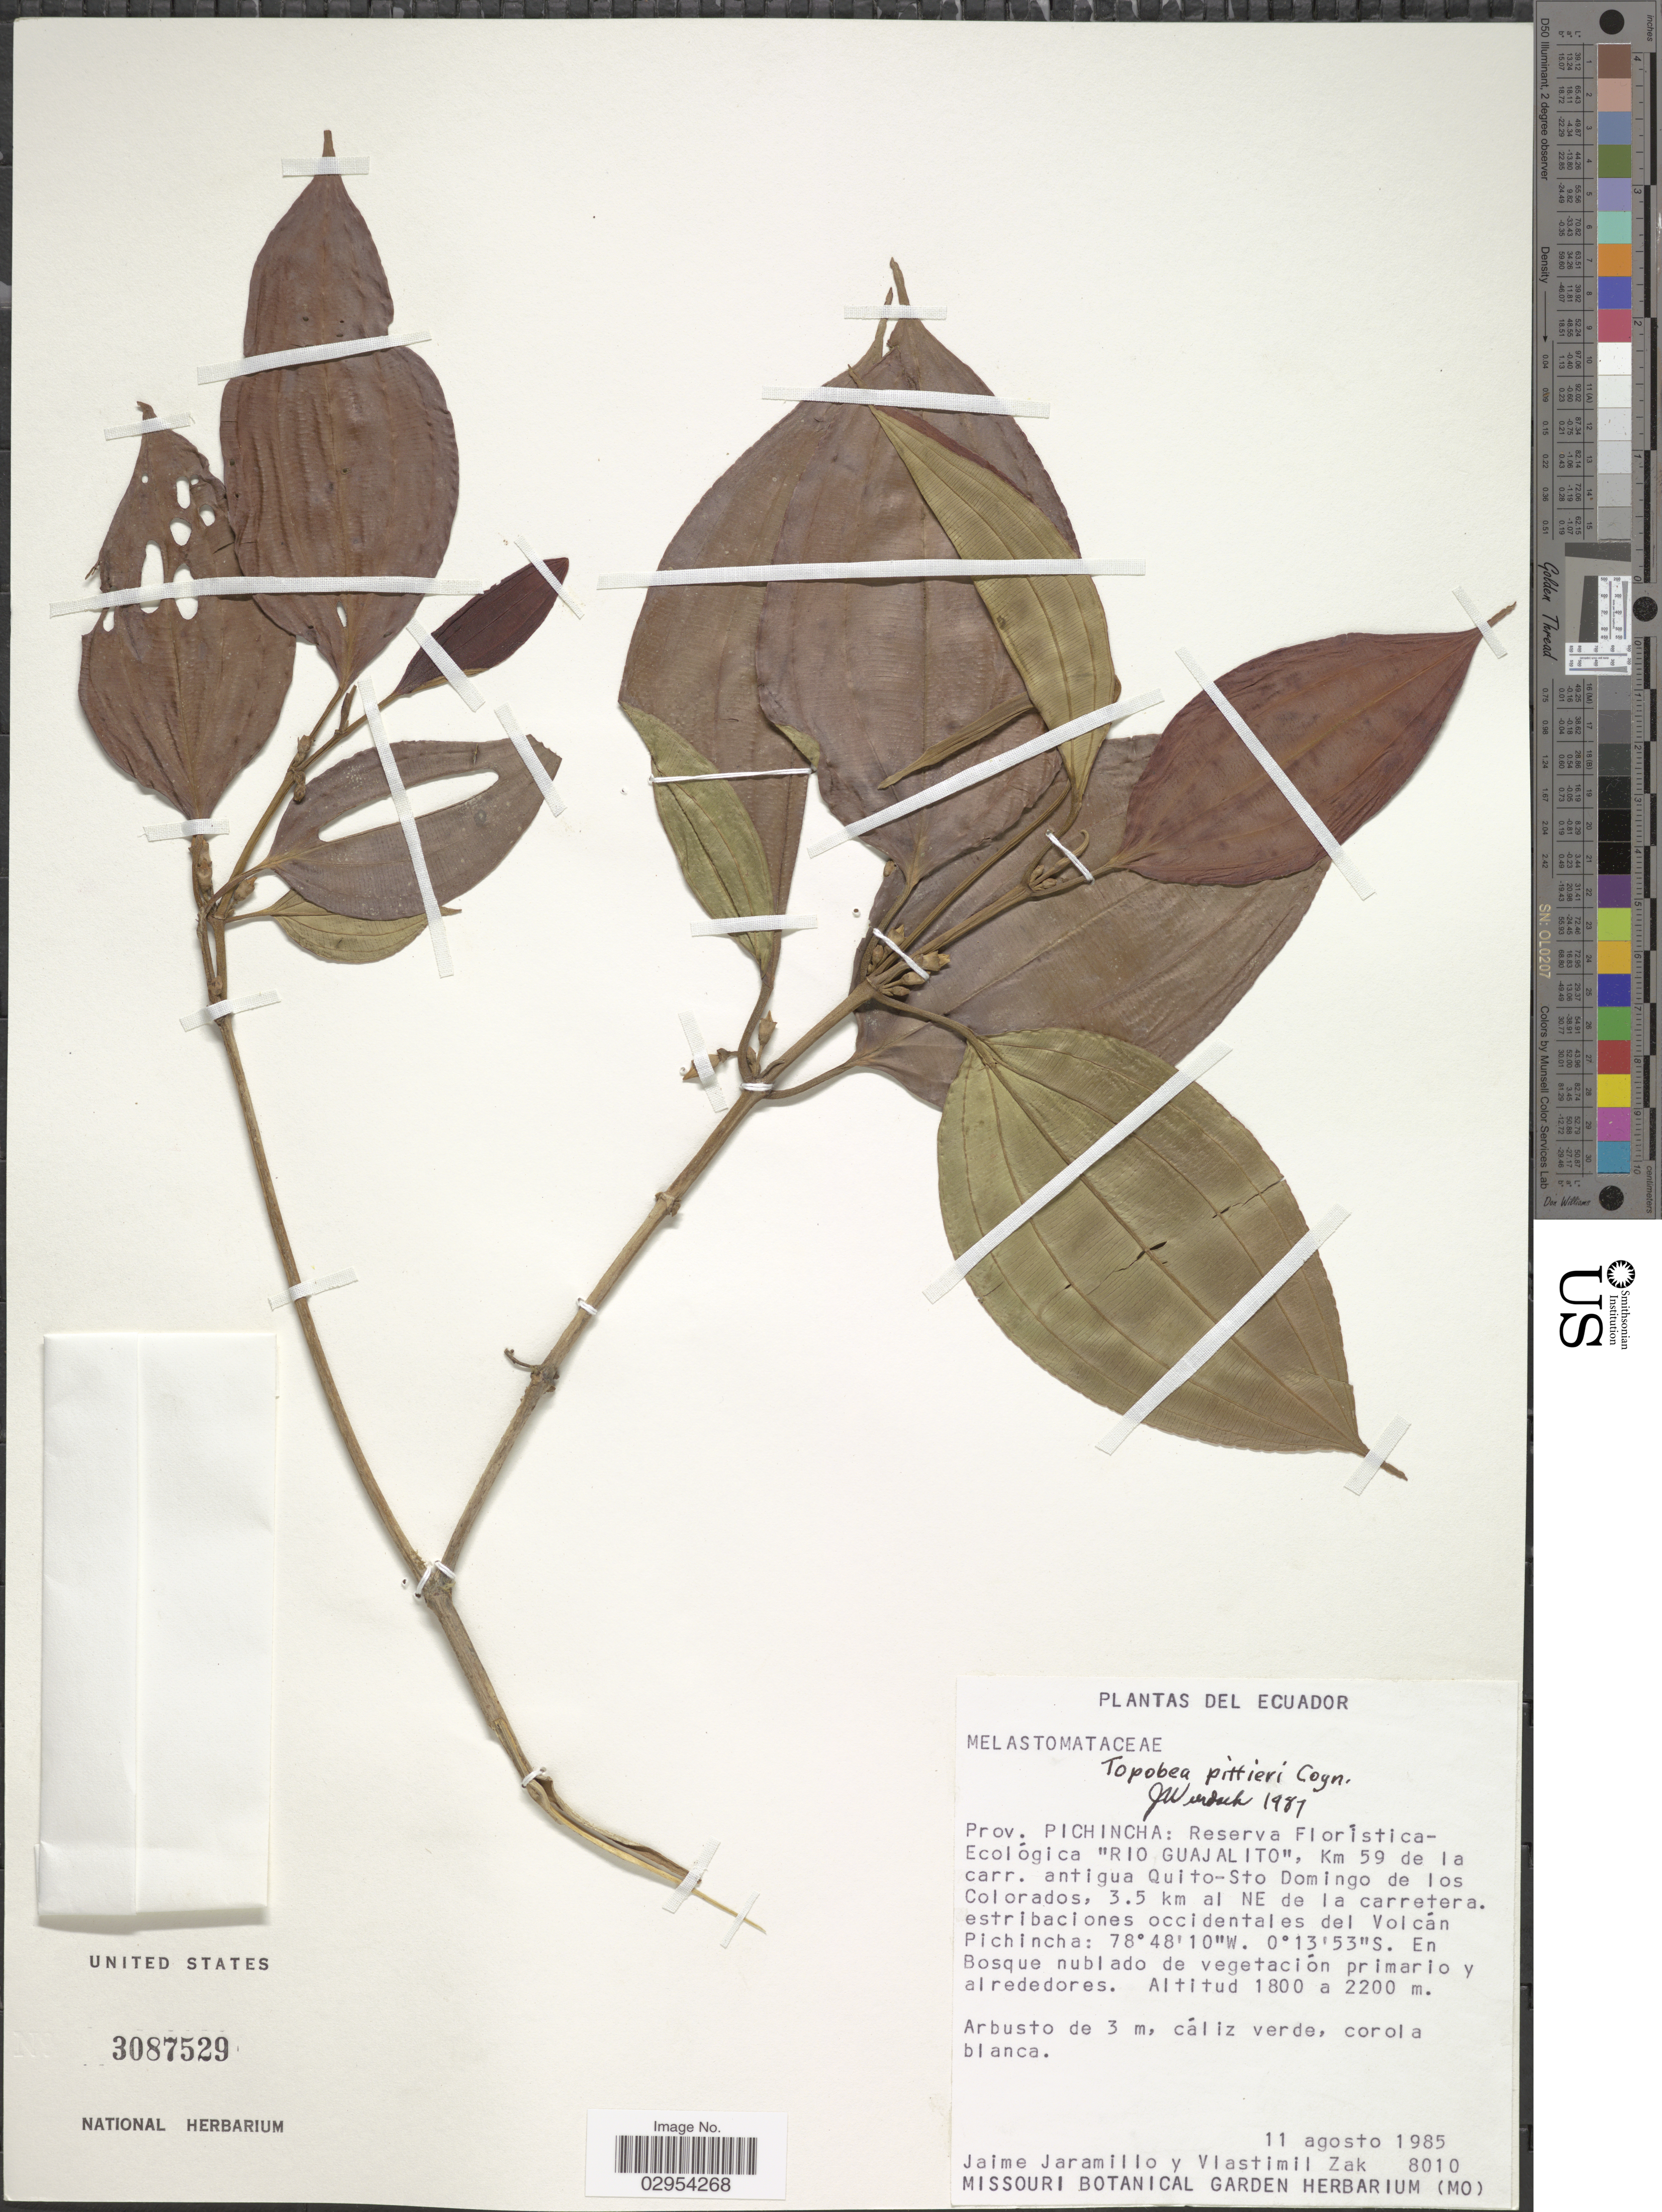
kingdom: Plantae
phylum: Tracheophyta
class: Magnoliopsida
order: Myrtales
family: Melastomataceae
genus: Topobea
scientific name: Topobea pittieri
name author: Cogn.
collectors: J. Jaramillo & V. Zak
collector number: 8010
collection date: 1985-08-11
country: Ecuador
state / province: Pichincha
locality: Reserva Florística-Ecológica "Rio Guajalito", Km 59 de la carr. antigua Quito-Sto Domingo de los Colorados, 3.5 km al NE de la carretera. estribaciones occidentales del Volcán Pichincha.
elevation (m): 1800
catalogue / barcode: US 3087529